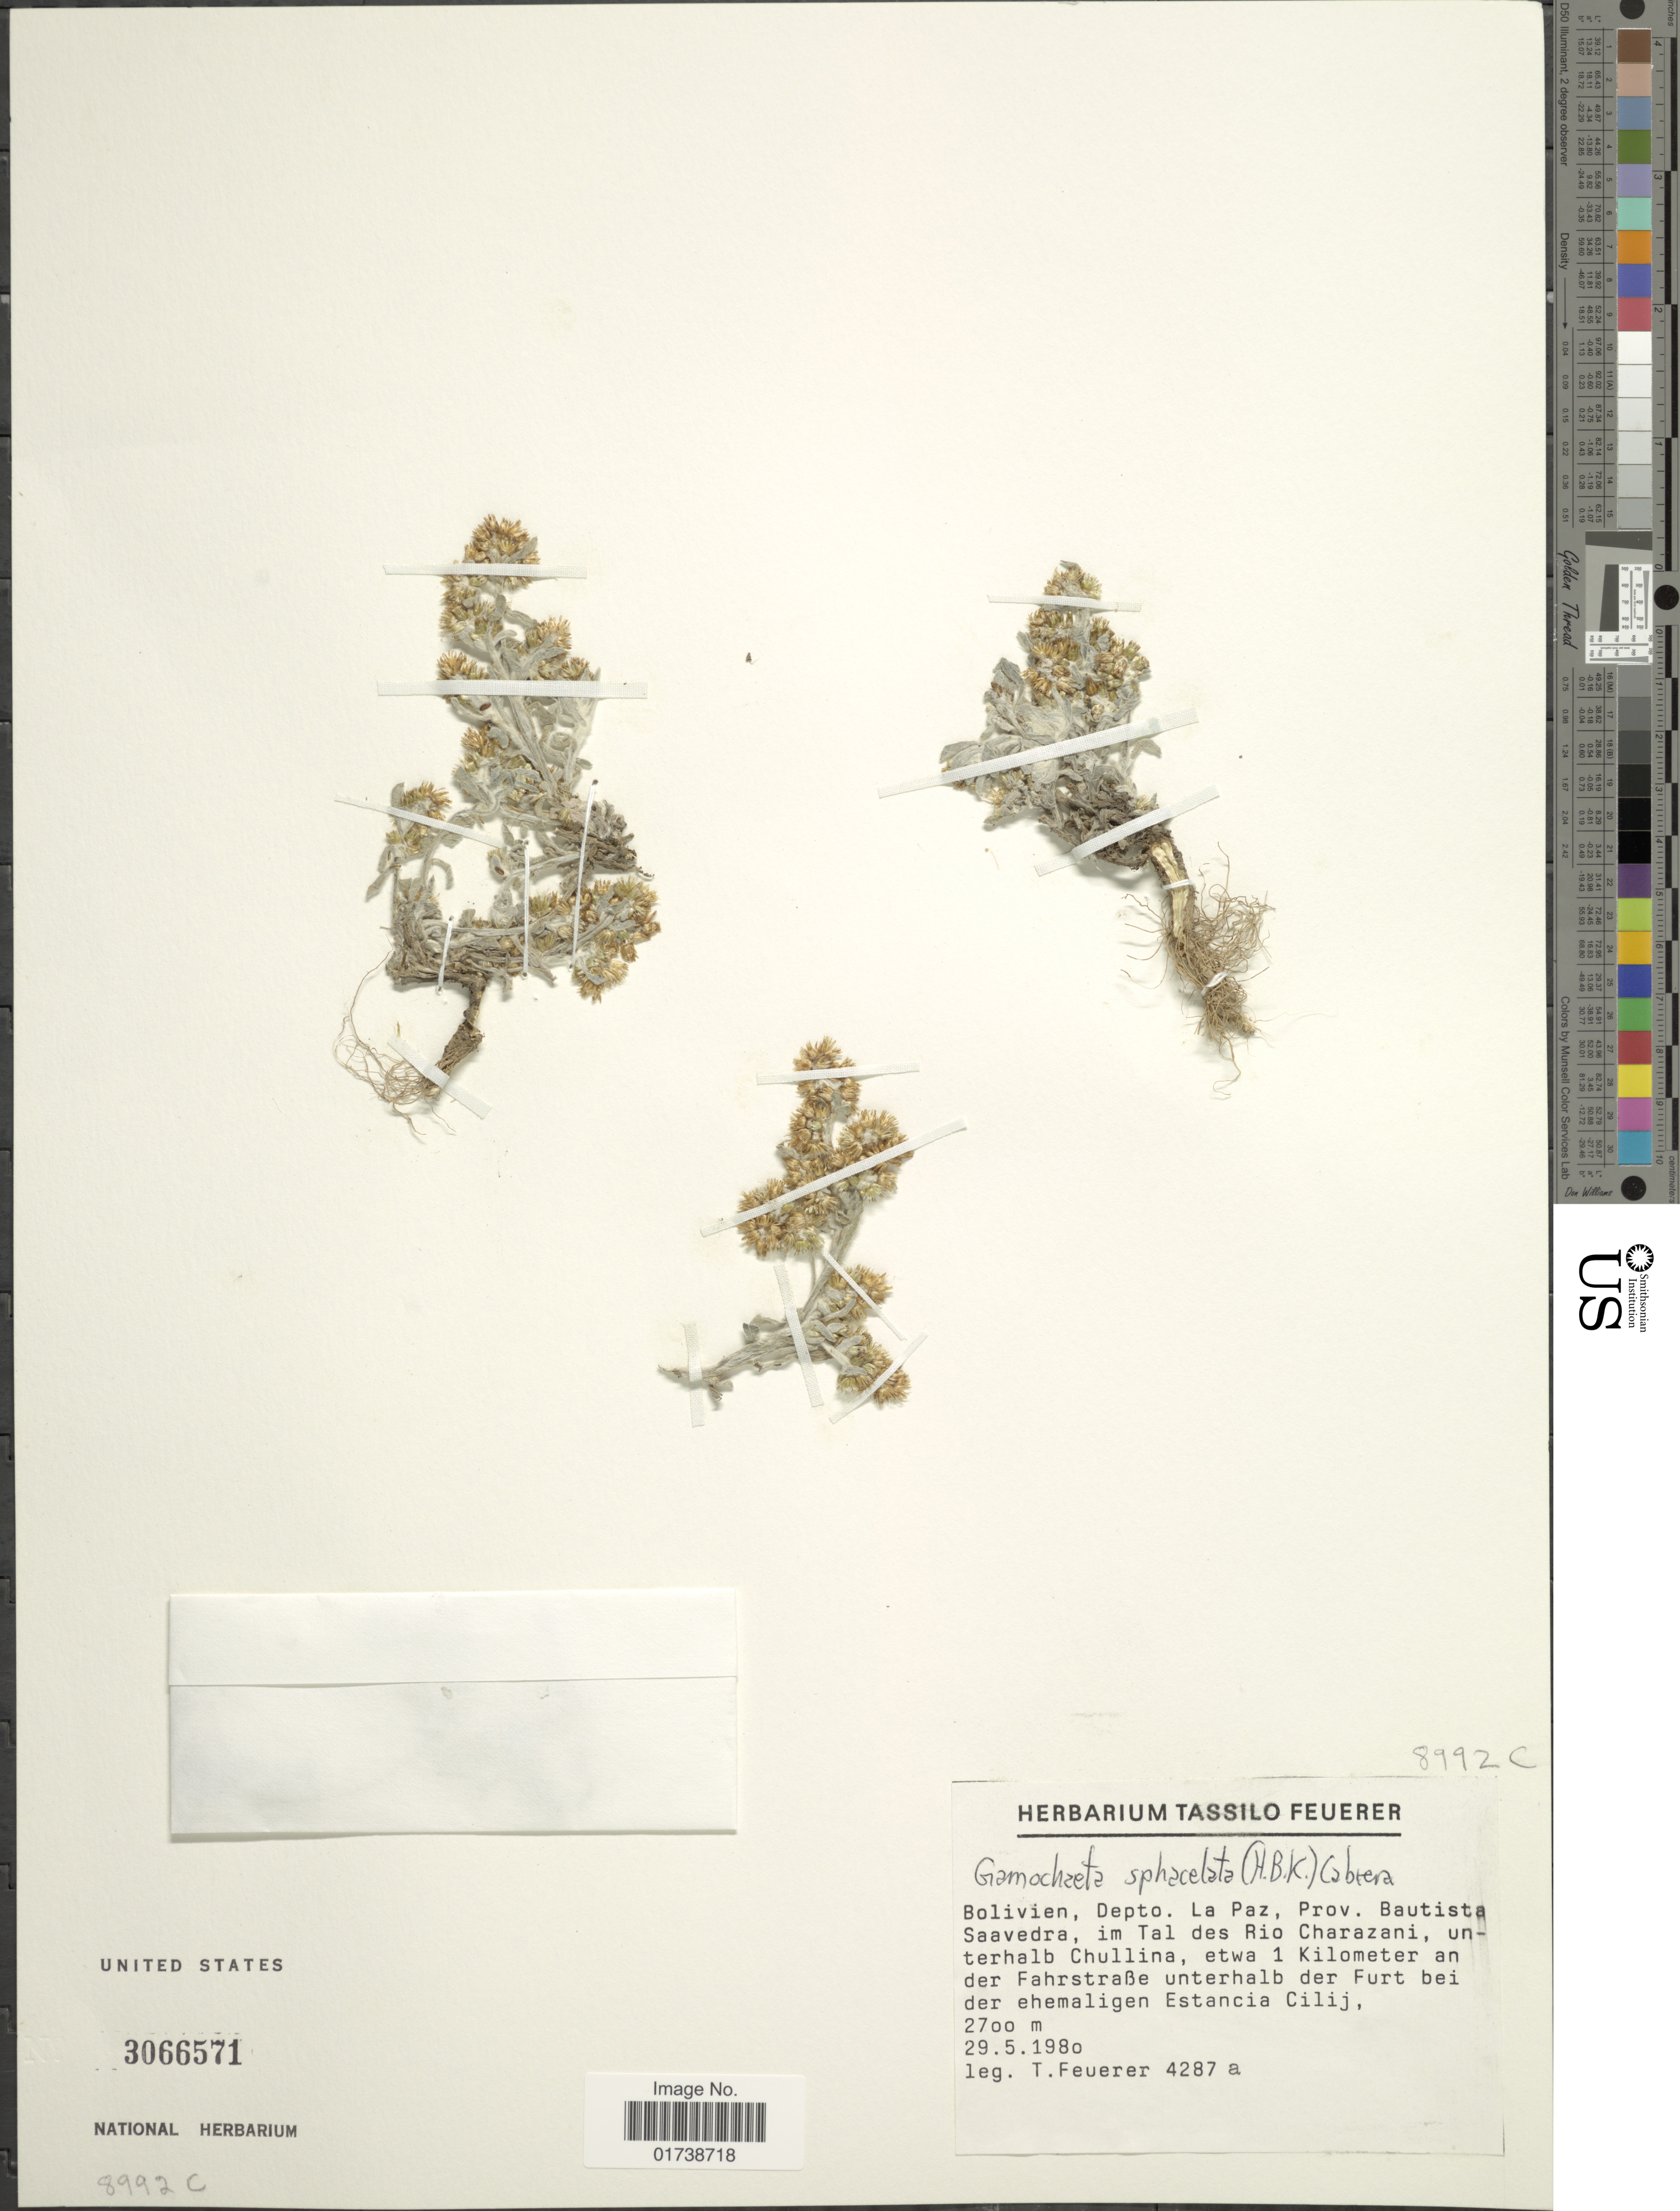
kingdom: Plantae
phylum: Tracheophyta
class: Magnoliopsida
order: Asterales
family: Asteraceae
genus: Gamochaeta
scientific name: Gamochaeta sphacilata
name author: (Kunth) Cabrera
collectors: T. Feuerer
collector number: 4287a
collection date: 1980-05-29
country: Bolivia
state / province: La Paz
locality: Bolivien, Prov. Bautista Saavedra, im Tal des Rio Charazani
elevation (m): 2700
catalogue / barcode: US 3066571